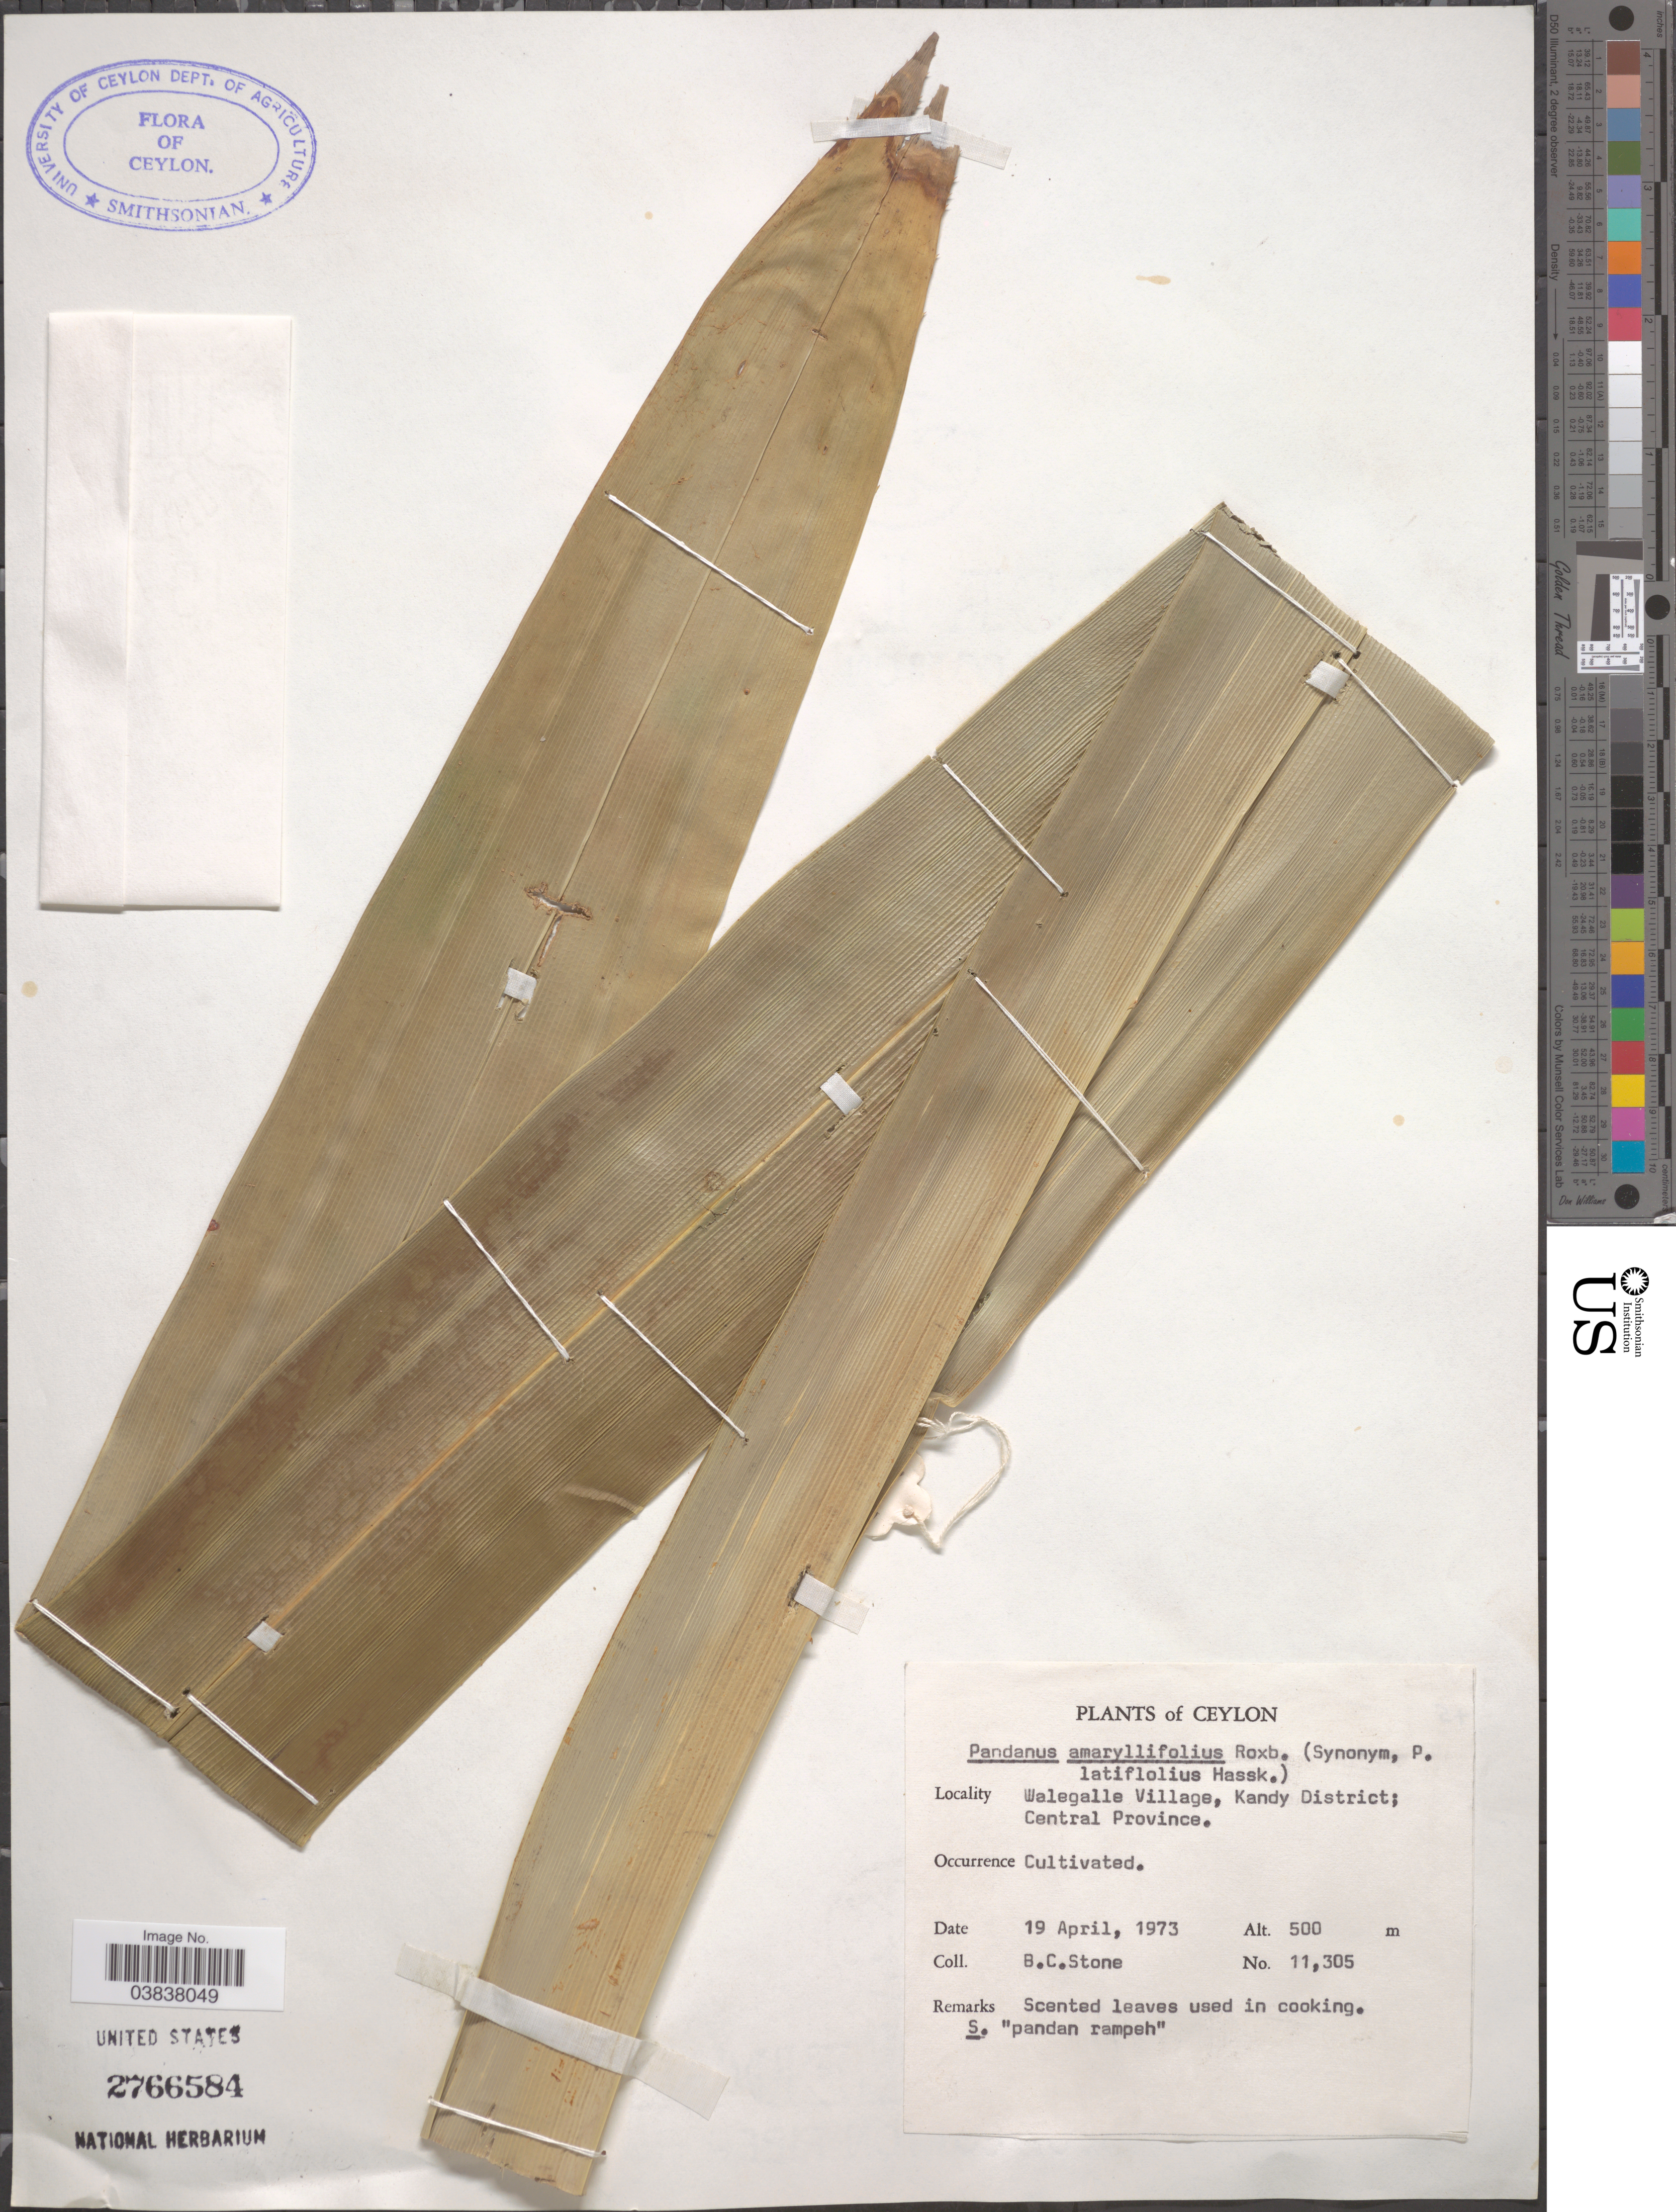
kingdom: Plantae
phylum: Tracheophyta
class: Liliopsida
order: Pandanales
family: Pandanaceae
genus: Pandanus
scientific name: Pandanus amaryllifolius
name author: Roxb.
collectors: B. C. Stone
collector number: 11305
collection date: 1973-04-19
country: Sri Lanka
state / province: Central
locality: Ceylon. Walegalle Village, Kandy District.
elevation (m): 500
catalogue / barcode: US 2766584